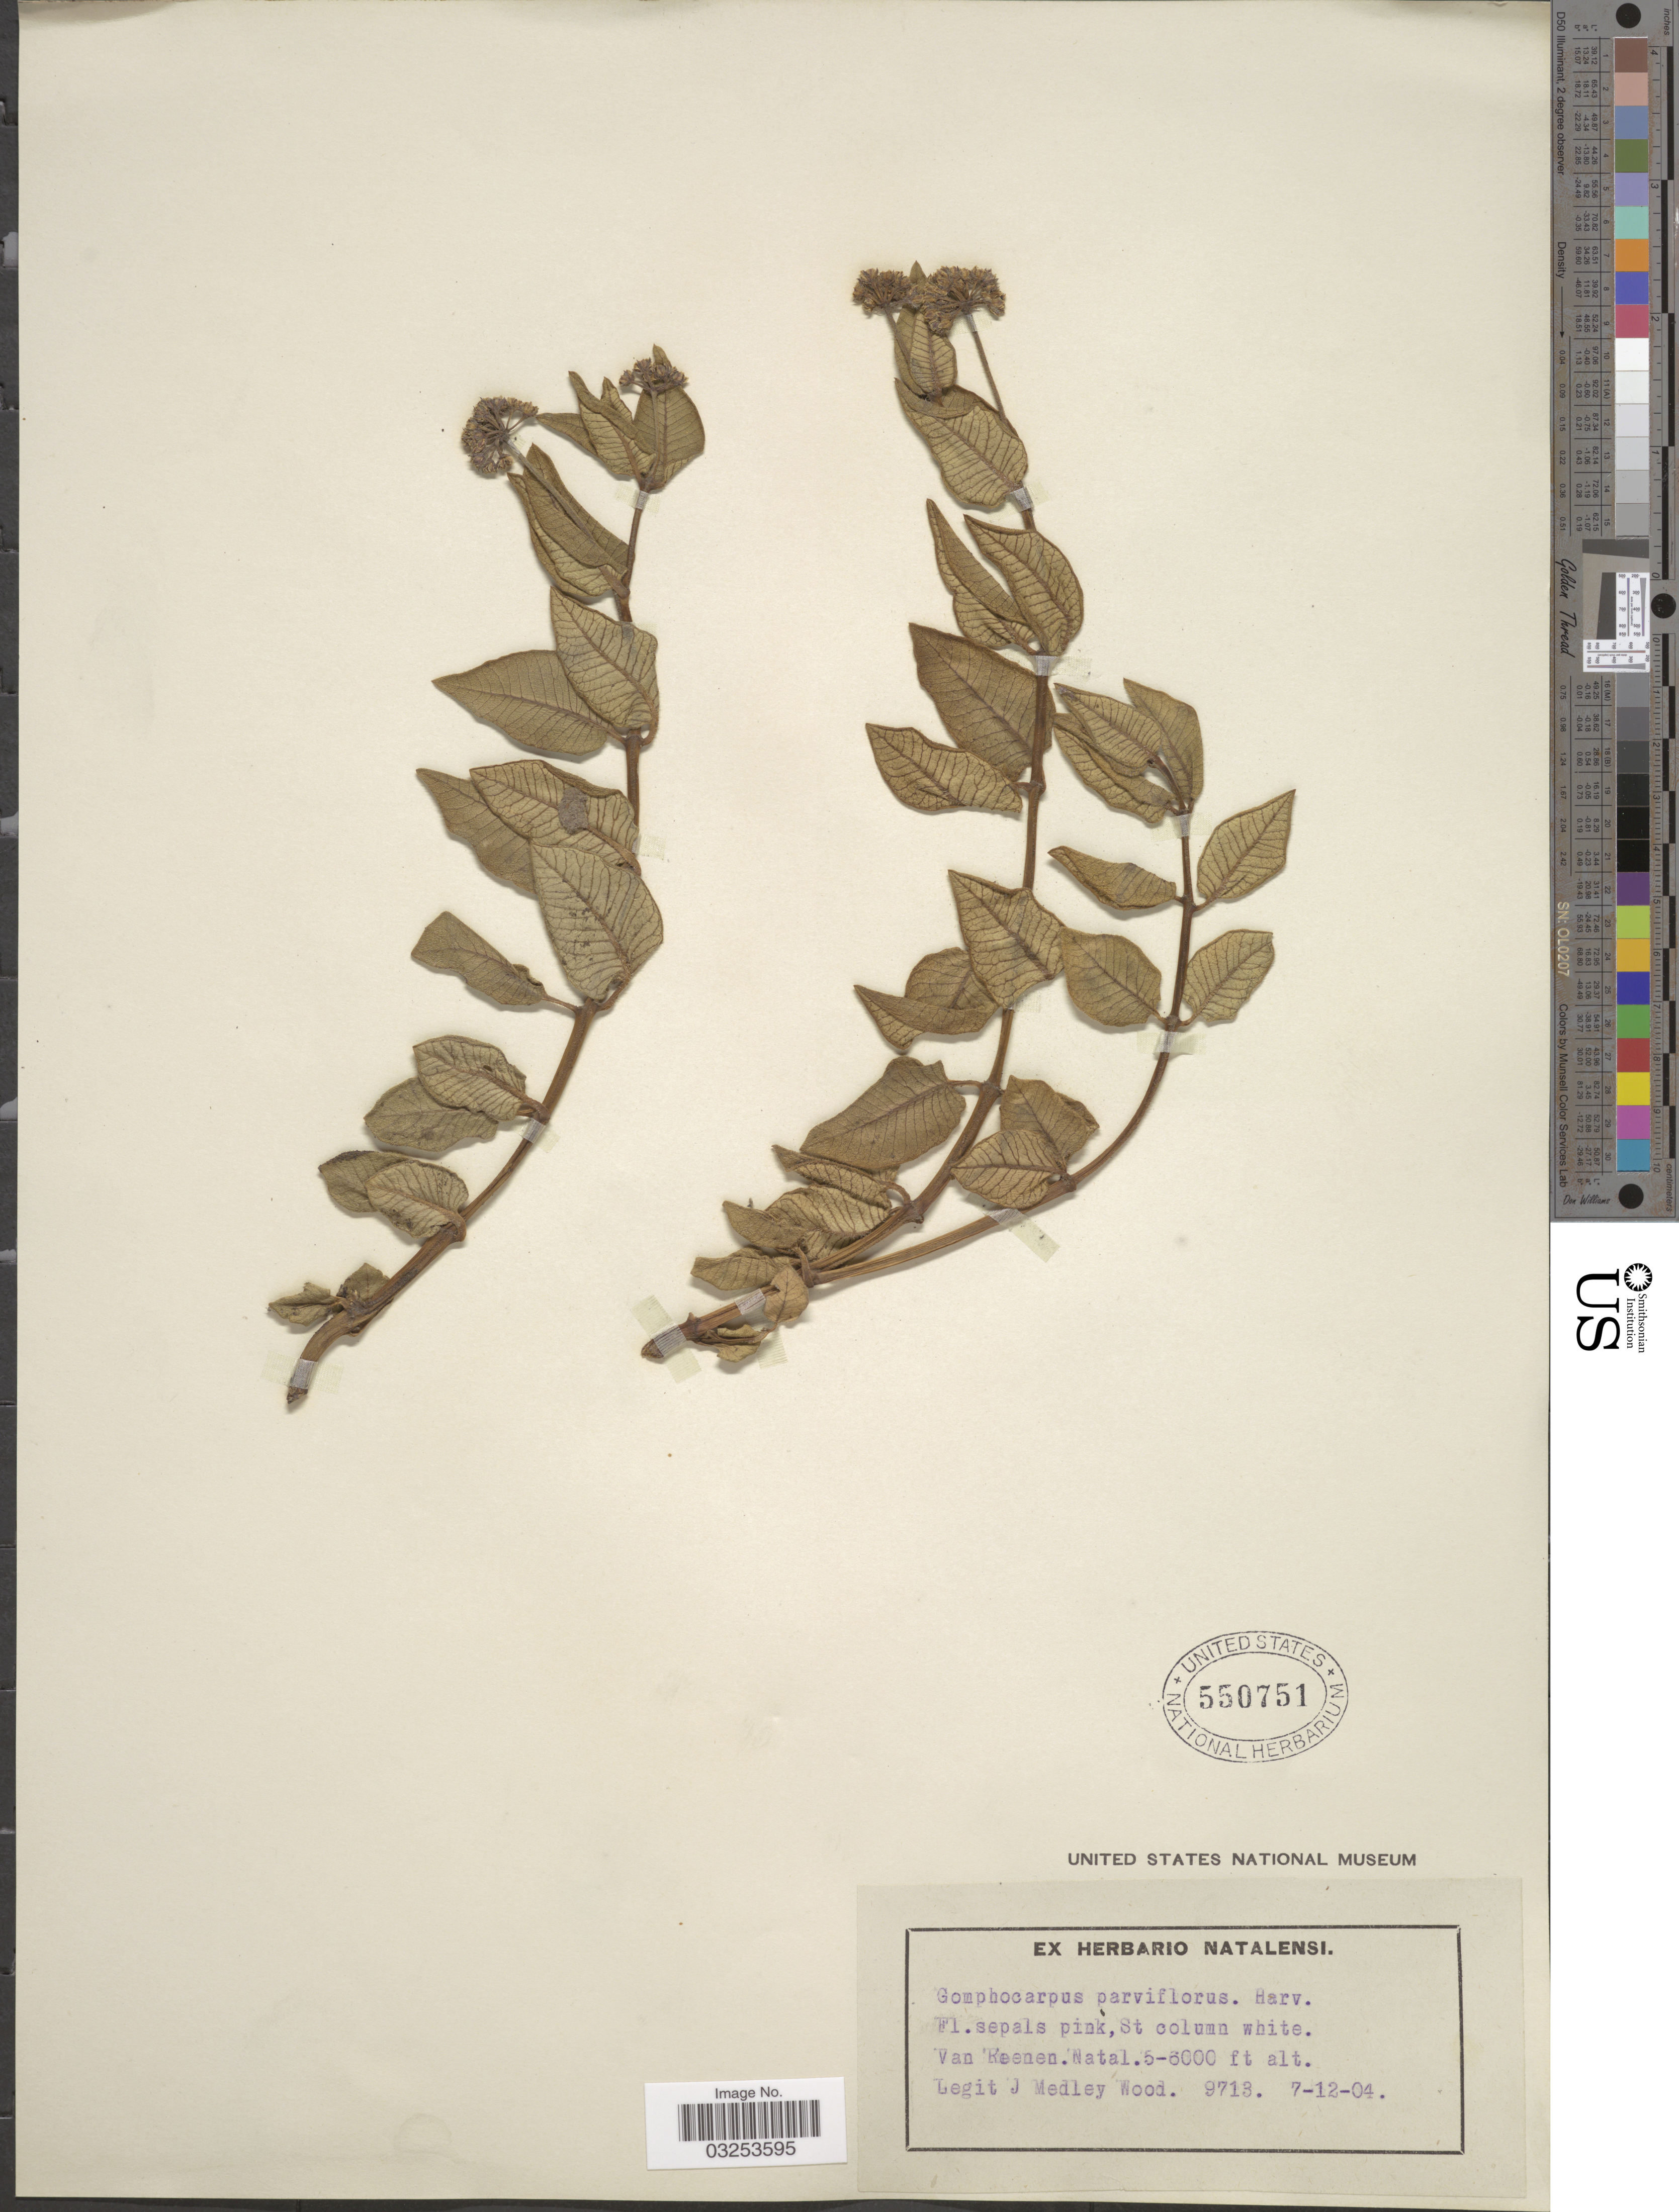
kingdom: Plantae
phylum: Tracheophyta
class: Magnoliopsida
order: Gentianales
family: Apocynaceae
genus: Gomphocarpus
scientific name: Gomphocarpus parviflorus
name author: Harv. ex Schltr.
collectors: J. Medley Wood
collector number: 9713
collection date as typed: Transcribed d/m/y: 12/7/4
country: South Africa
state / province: KwaZulu-Natal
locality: Van Reenen. Natal.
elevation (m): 1524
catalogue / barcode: US 550751